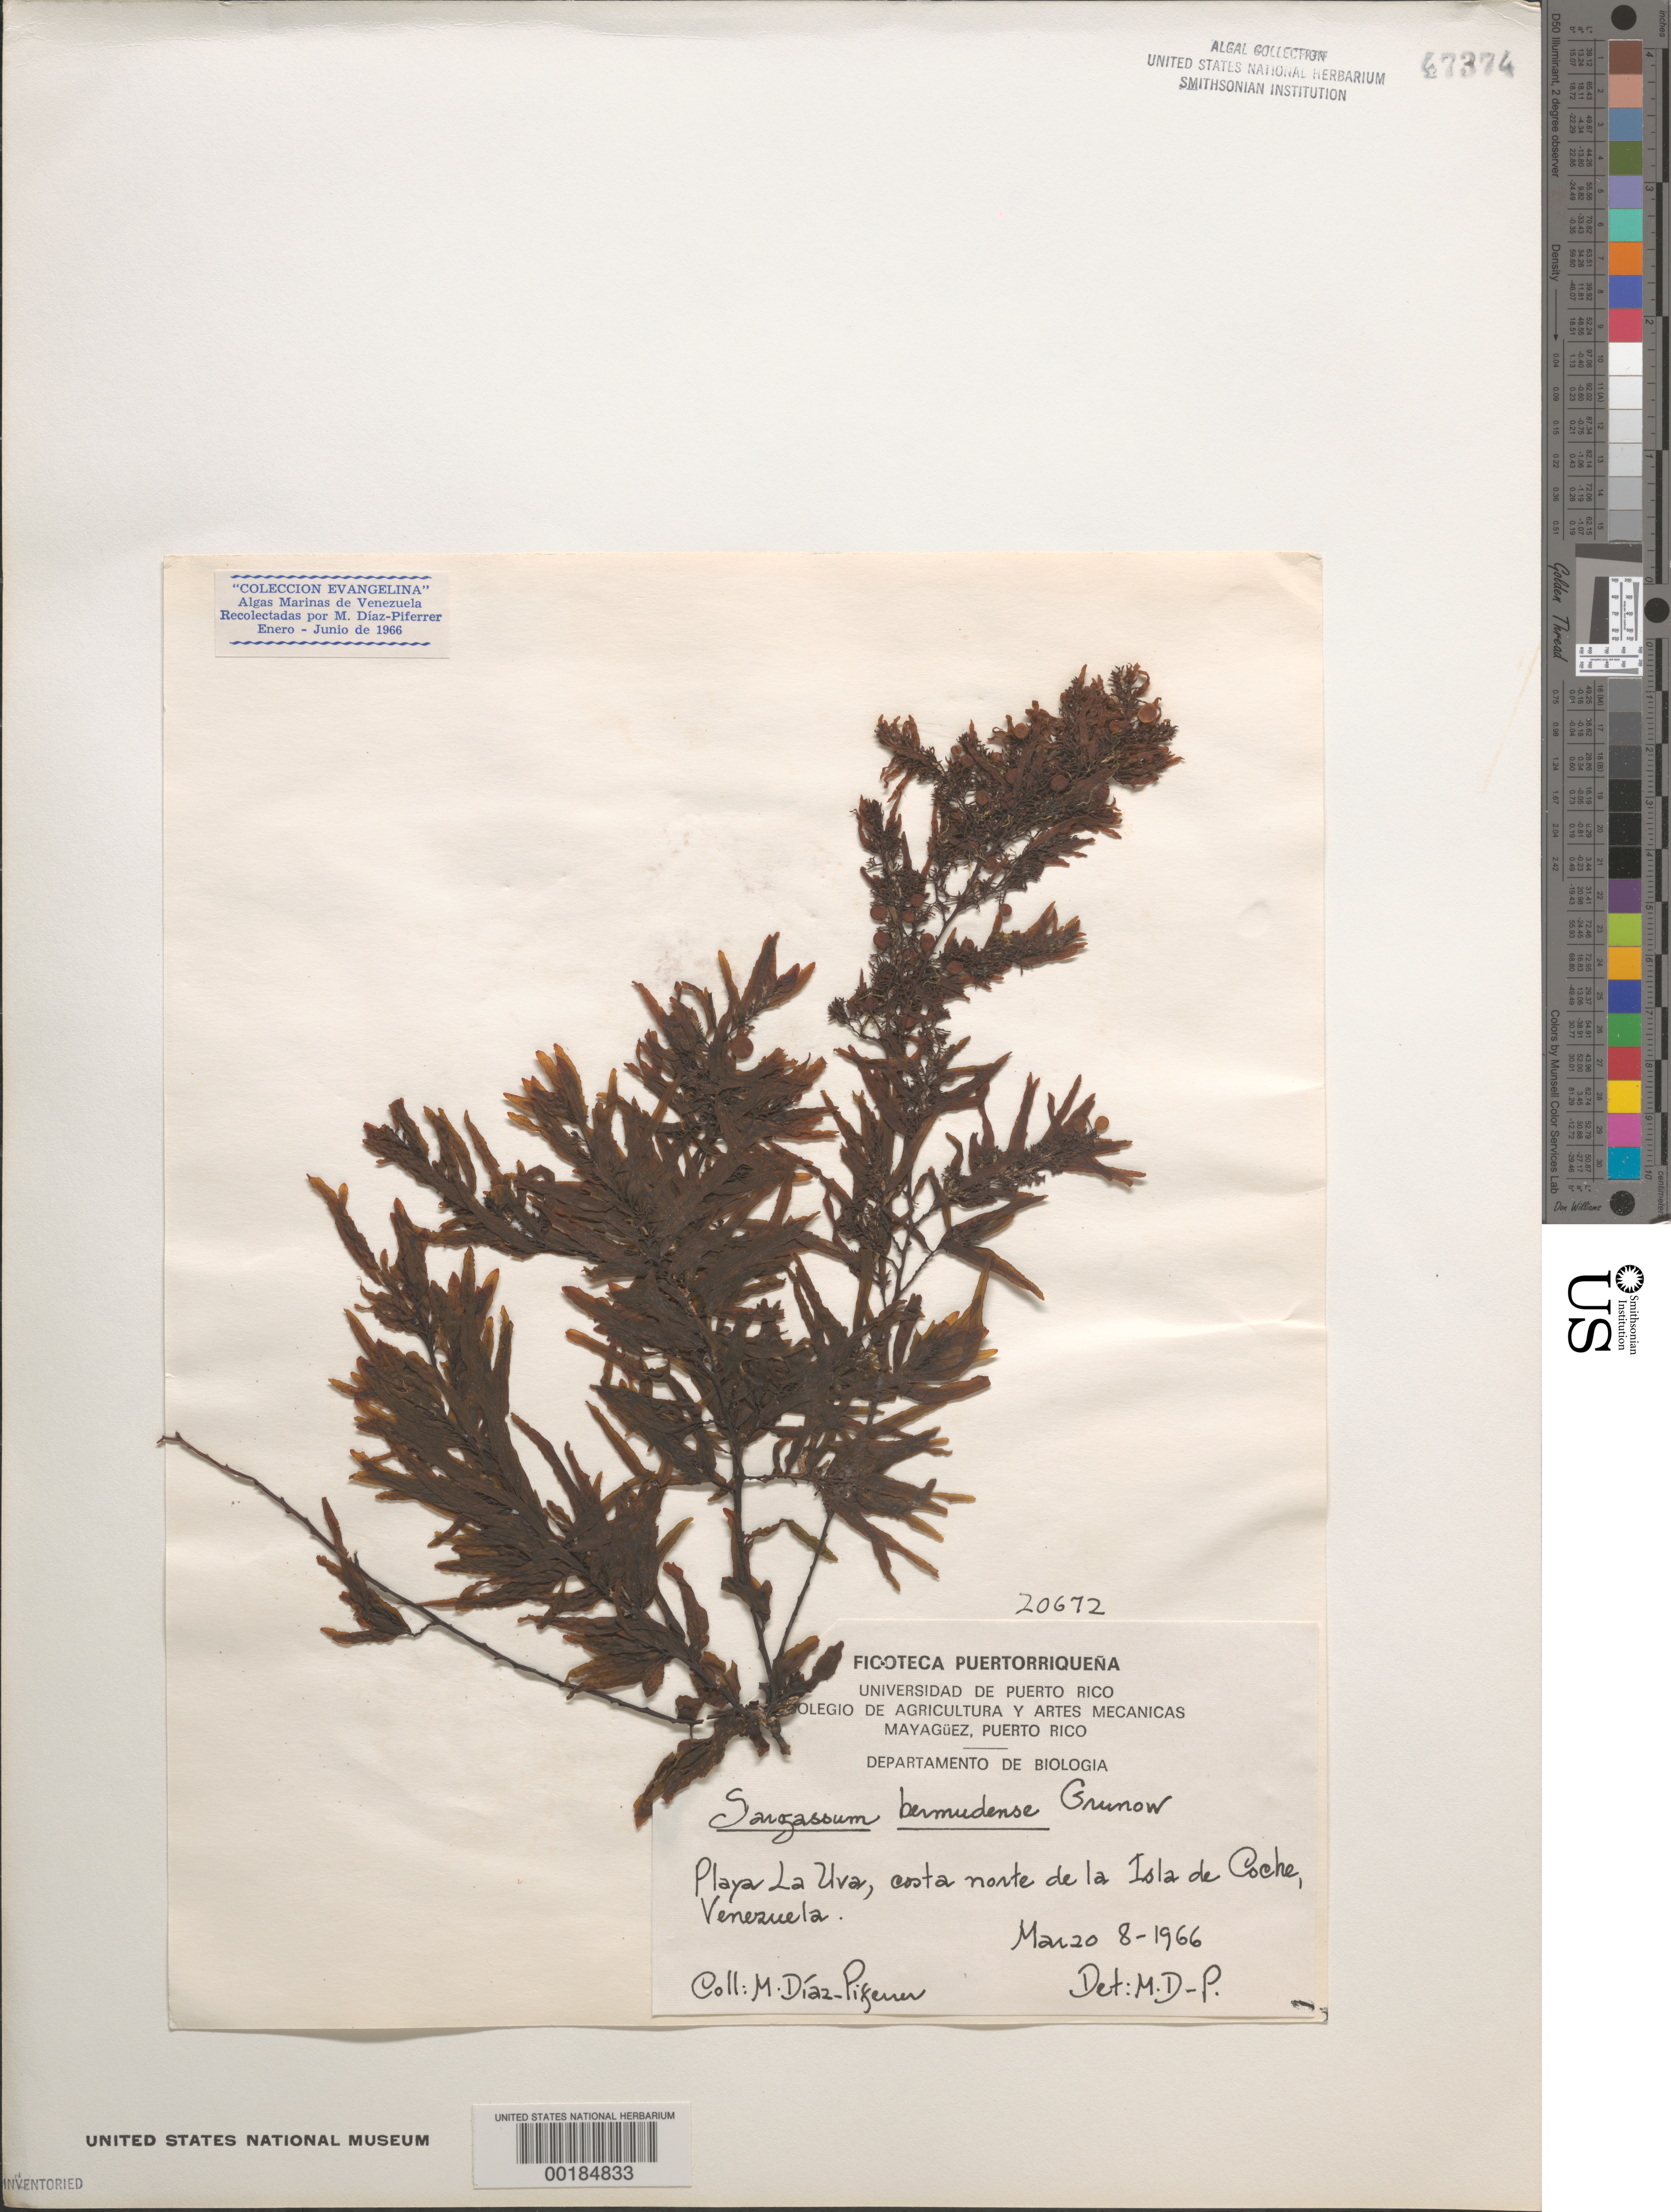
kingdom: Chromista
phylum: Ochrophyta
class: Phaeophyceae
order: Fucales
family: Sargassaceae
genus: Sargassum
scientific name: Sargassum bermudense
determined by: Diaz-Piferrer, M.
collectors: M. Diaz-Piferrer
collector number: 20672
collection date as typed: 08 Mar 1966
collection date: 1966-03-08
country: Venezuela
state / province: Nueva Esparta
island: Coche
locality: Playa La Uva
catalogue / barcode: US 47374